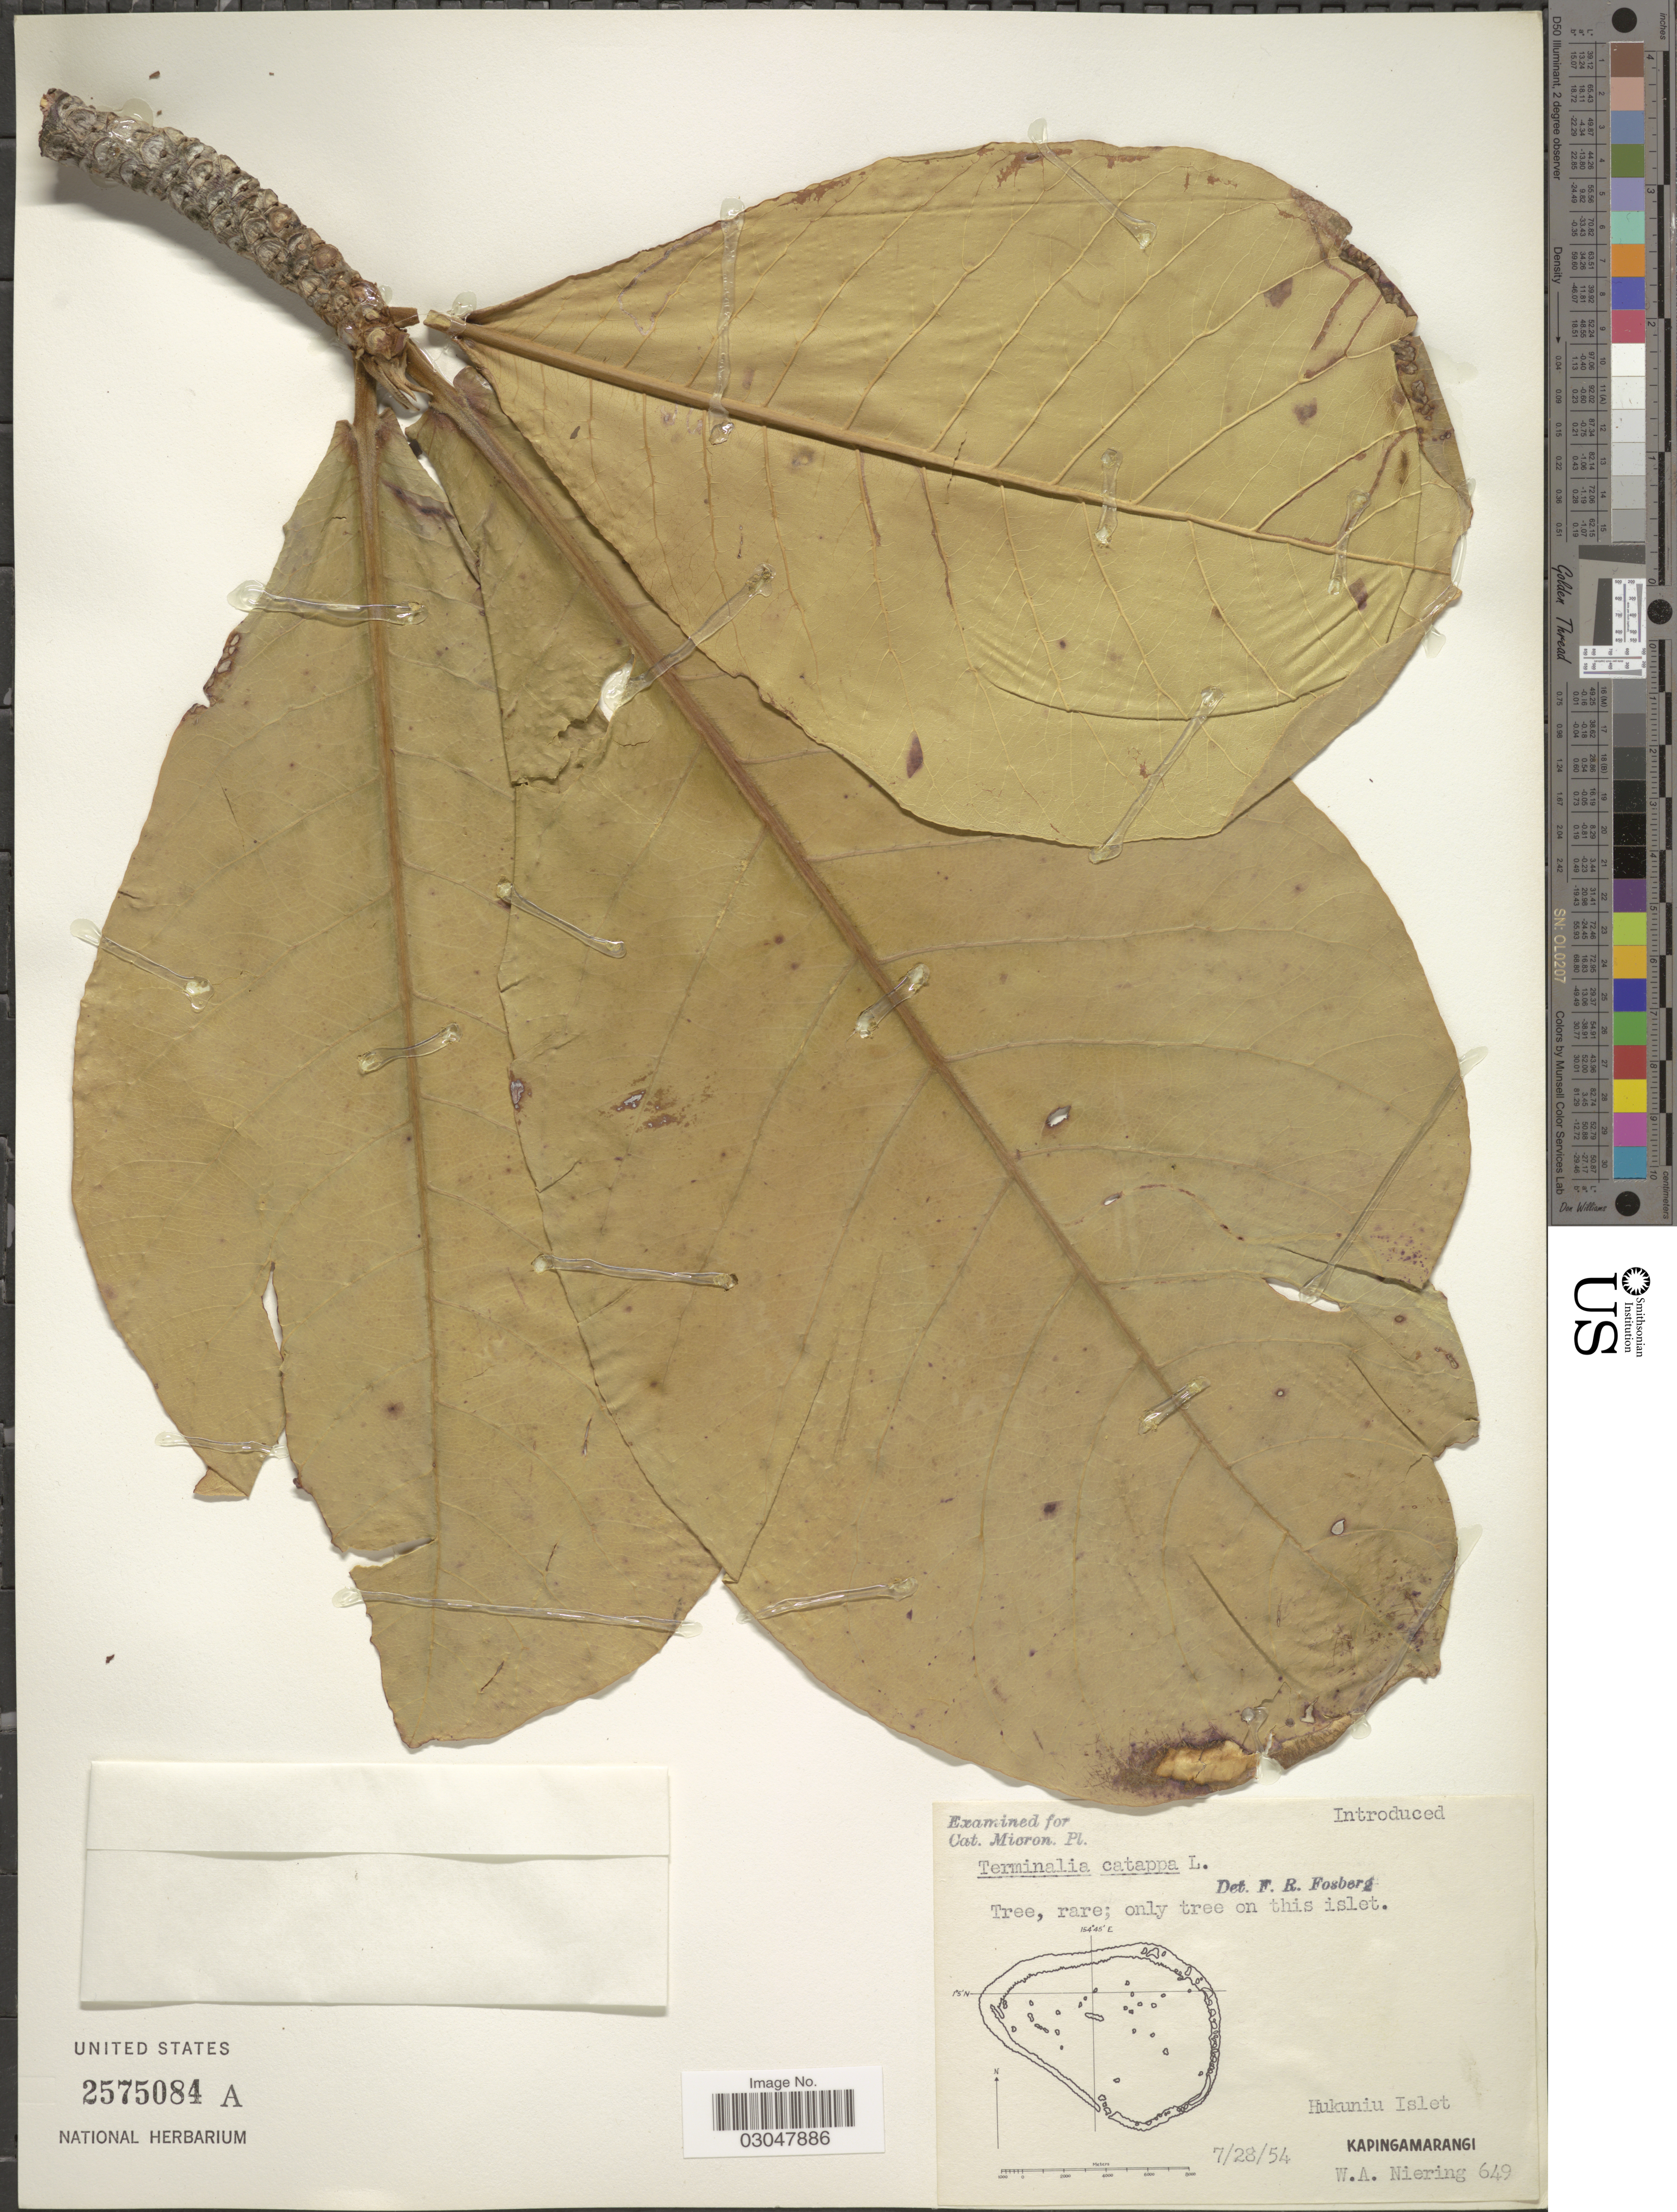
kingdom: Plantae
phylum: Tracheophyta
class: Magnoliopsida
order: Myrtales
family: Combretaceae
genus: Terminalia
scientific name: Terminalia catappa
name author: L.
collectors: W. Niering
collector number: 649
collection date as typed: Transcribed d/m/y: 28/7/54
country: Micronesia, Federated States of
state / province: Pohnpei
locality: Hukuniu Islet. Kapingamarangi.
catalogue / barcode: US 2575084A